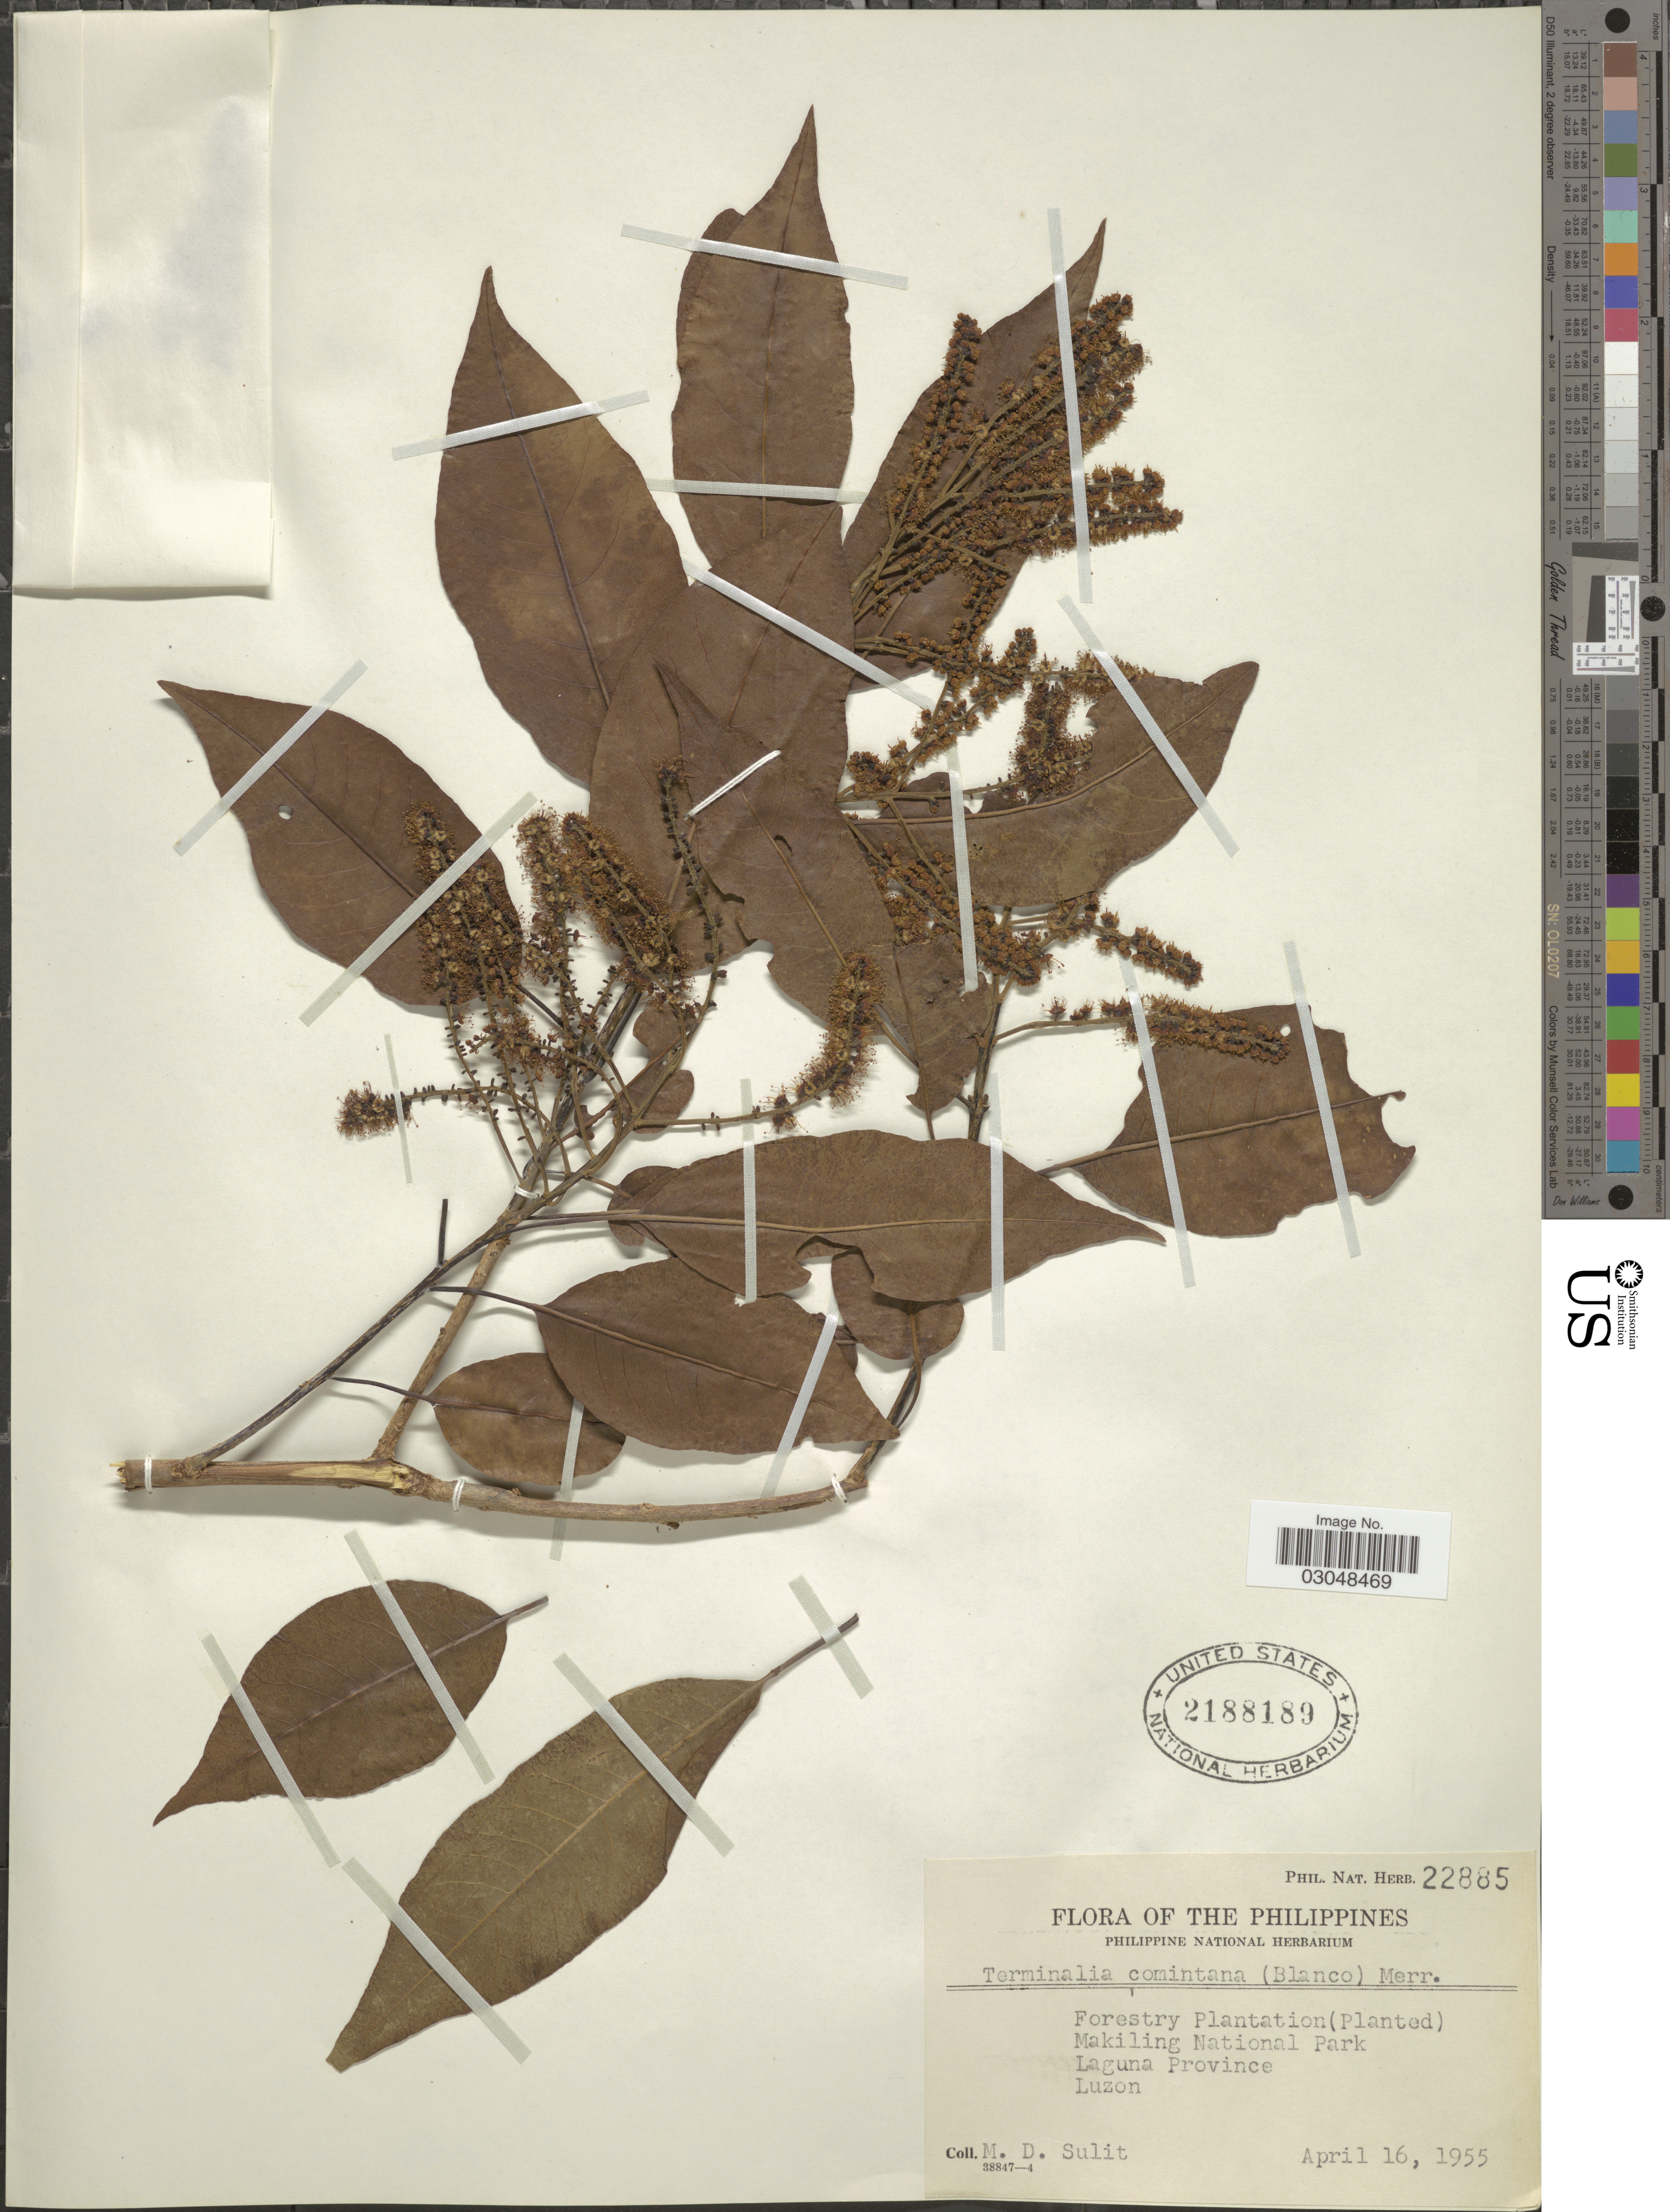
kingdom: Plantae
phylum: Tracheophyta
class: Magnoliopsida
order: Myrtales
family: Combretaceae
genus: Terminalia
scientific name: Terminalia citrina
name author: (Gaertn.) Roxb. ex Flem.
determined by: (US) Smithsonian Institution - National Museum of Natural History - Department of Botany (UNITED STATES)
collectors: M. Sulit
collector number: Phil.Nat.Herb. 22885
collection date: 1955-04-16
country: Philippines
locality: Makiling National Park, Laguna Province, Luzon.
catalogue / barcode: US 2188189